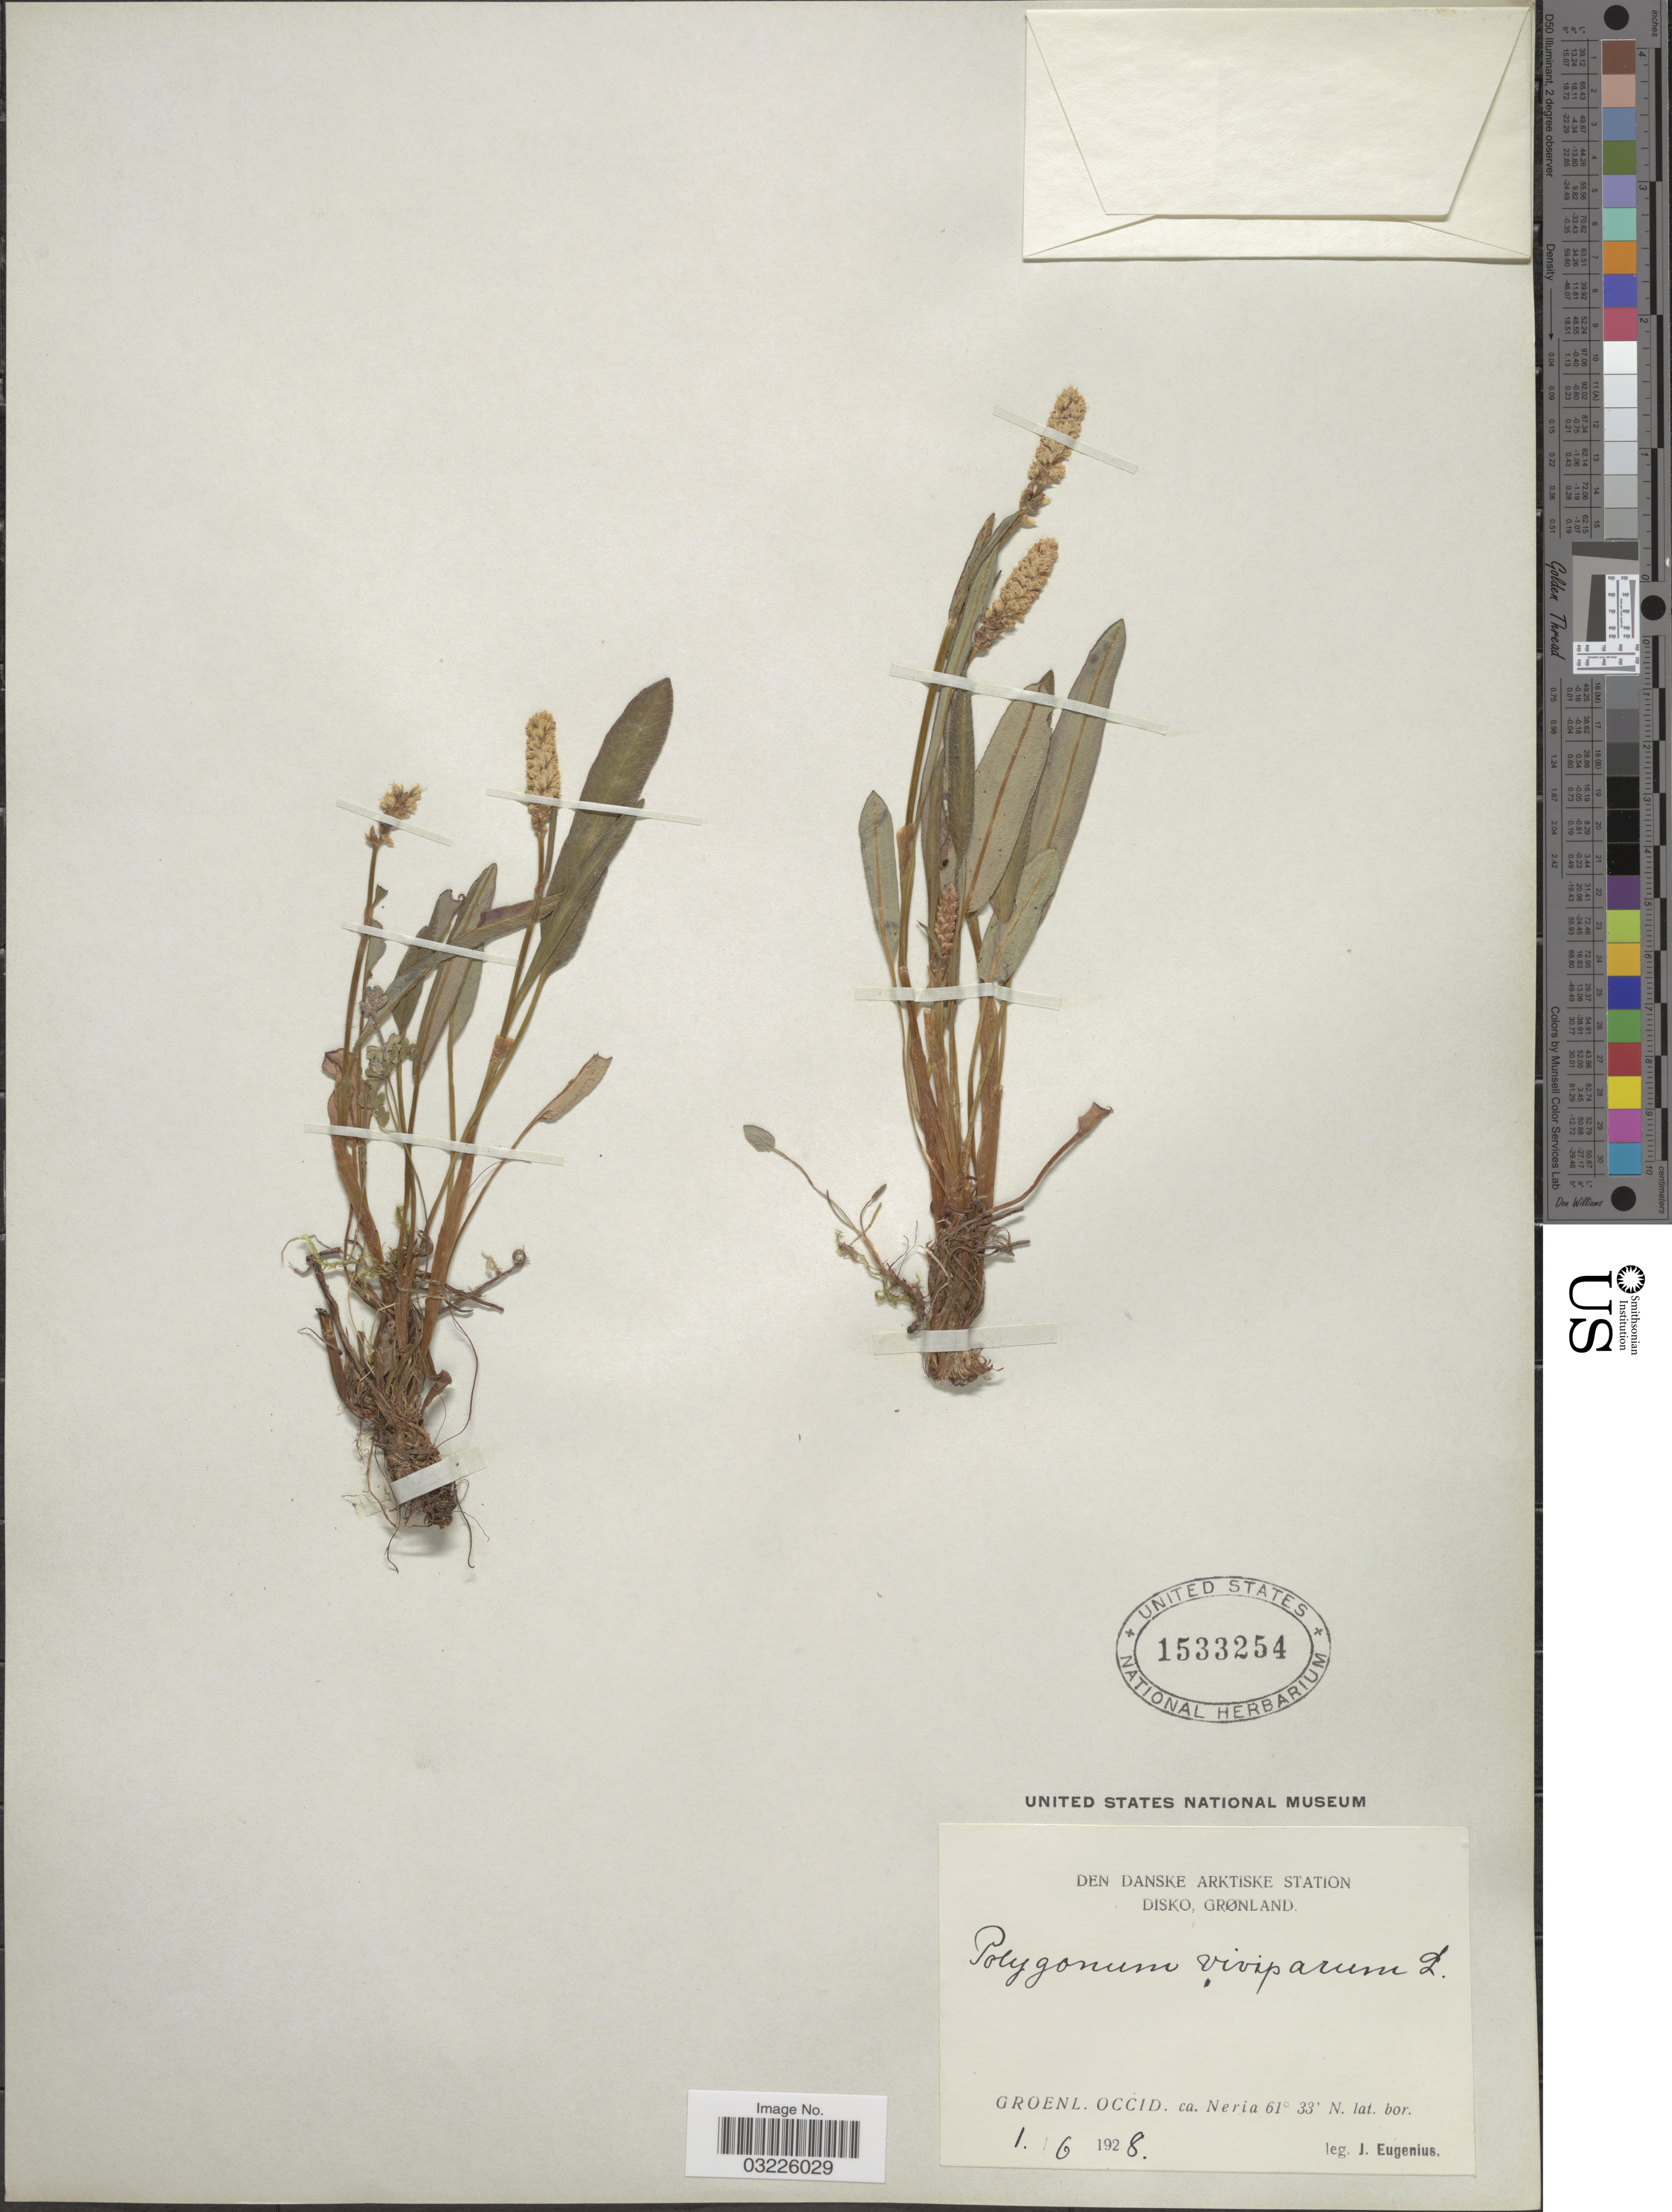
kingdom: Plantae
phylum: Tracheophyta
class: Magnoliopsida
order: Caryophyllales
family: Polygonaceae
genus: Bistorta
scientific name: Bistorta vivipara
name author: (L.) Delarbre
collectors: J. Eugenius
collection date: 1928-06-01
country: Greenland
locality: Den Danske Arktiske Station Disko. Groenl. Occid. ca Neria.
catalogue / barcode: US 1533254